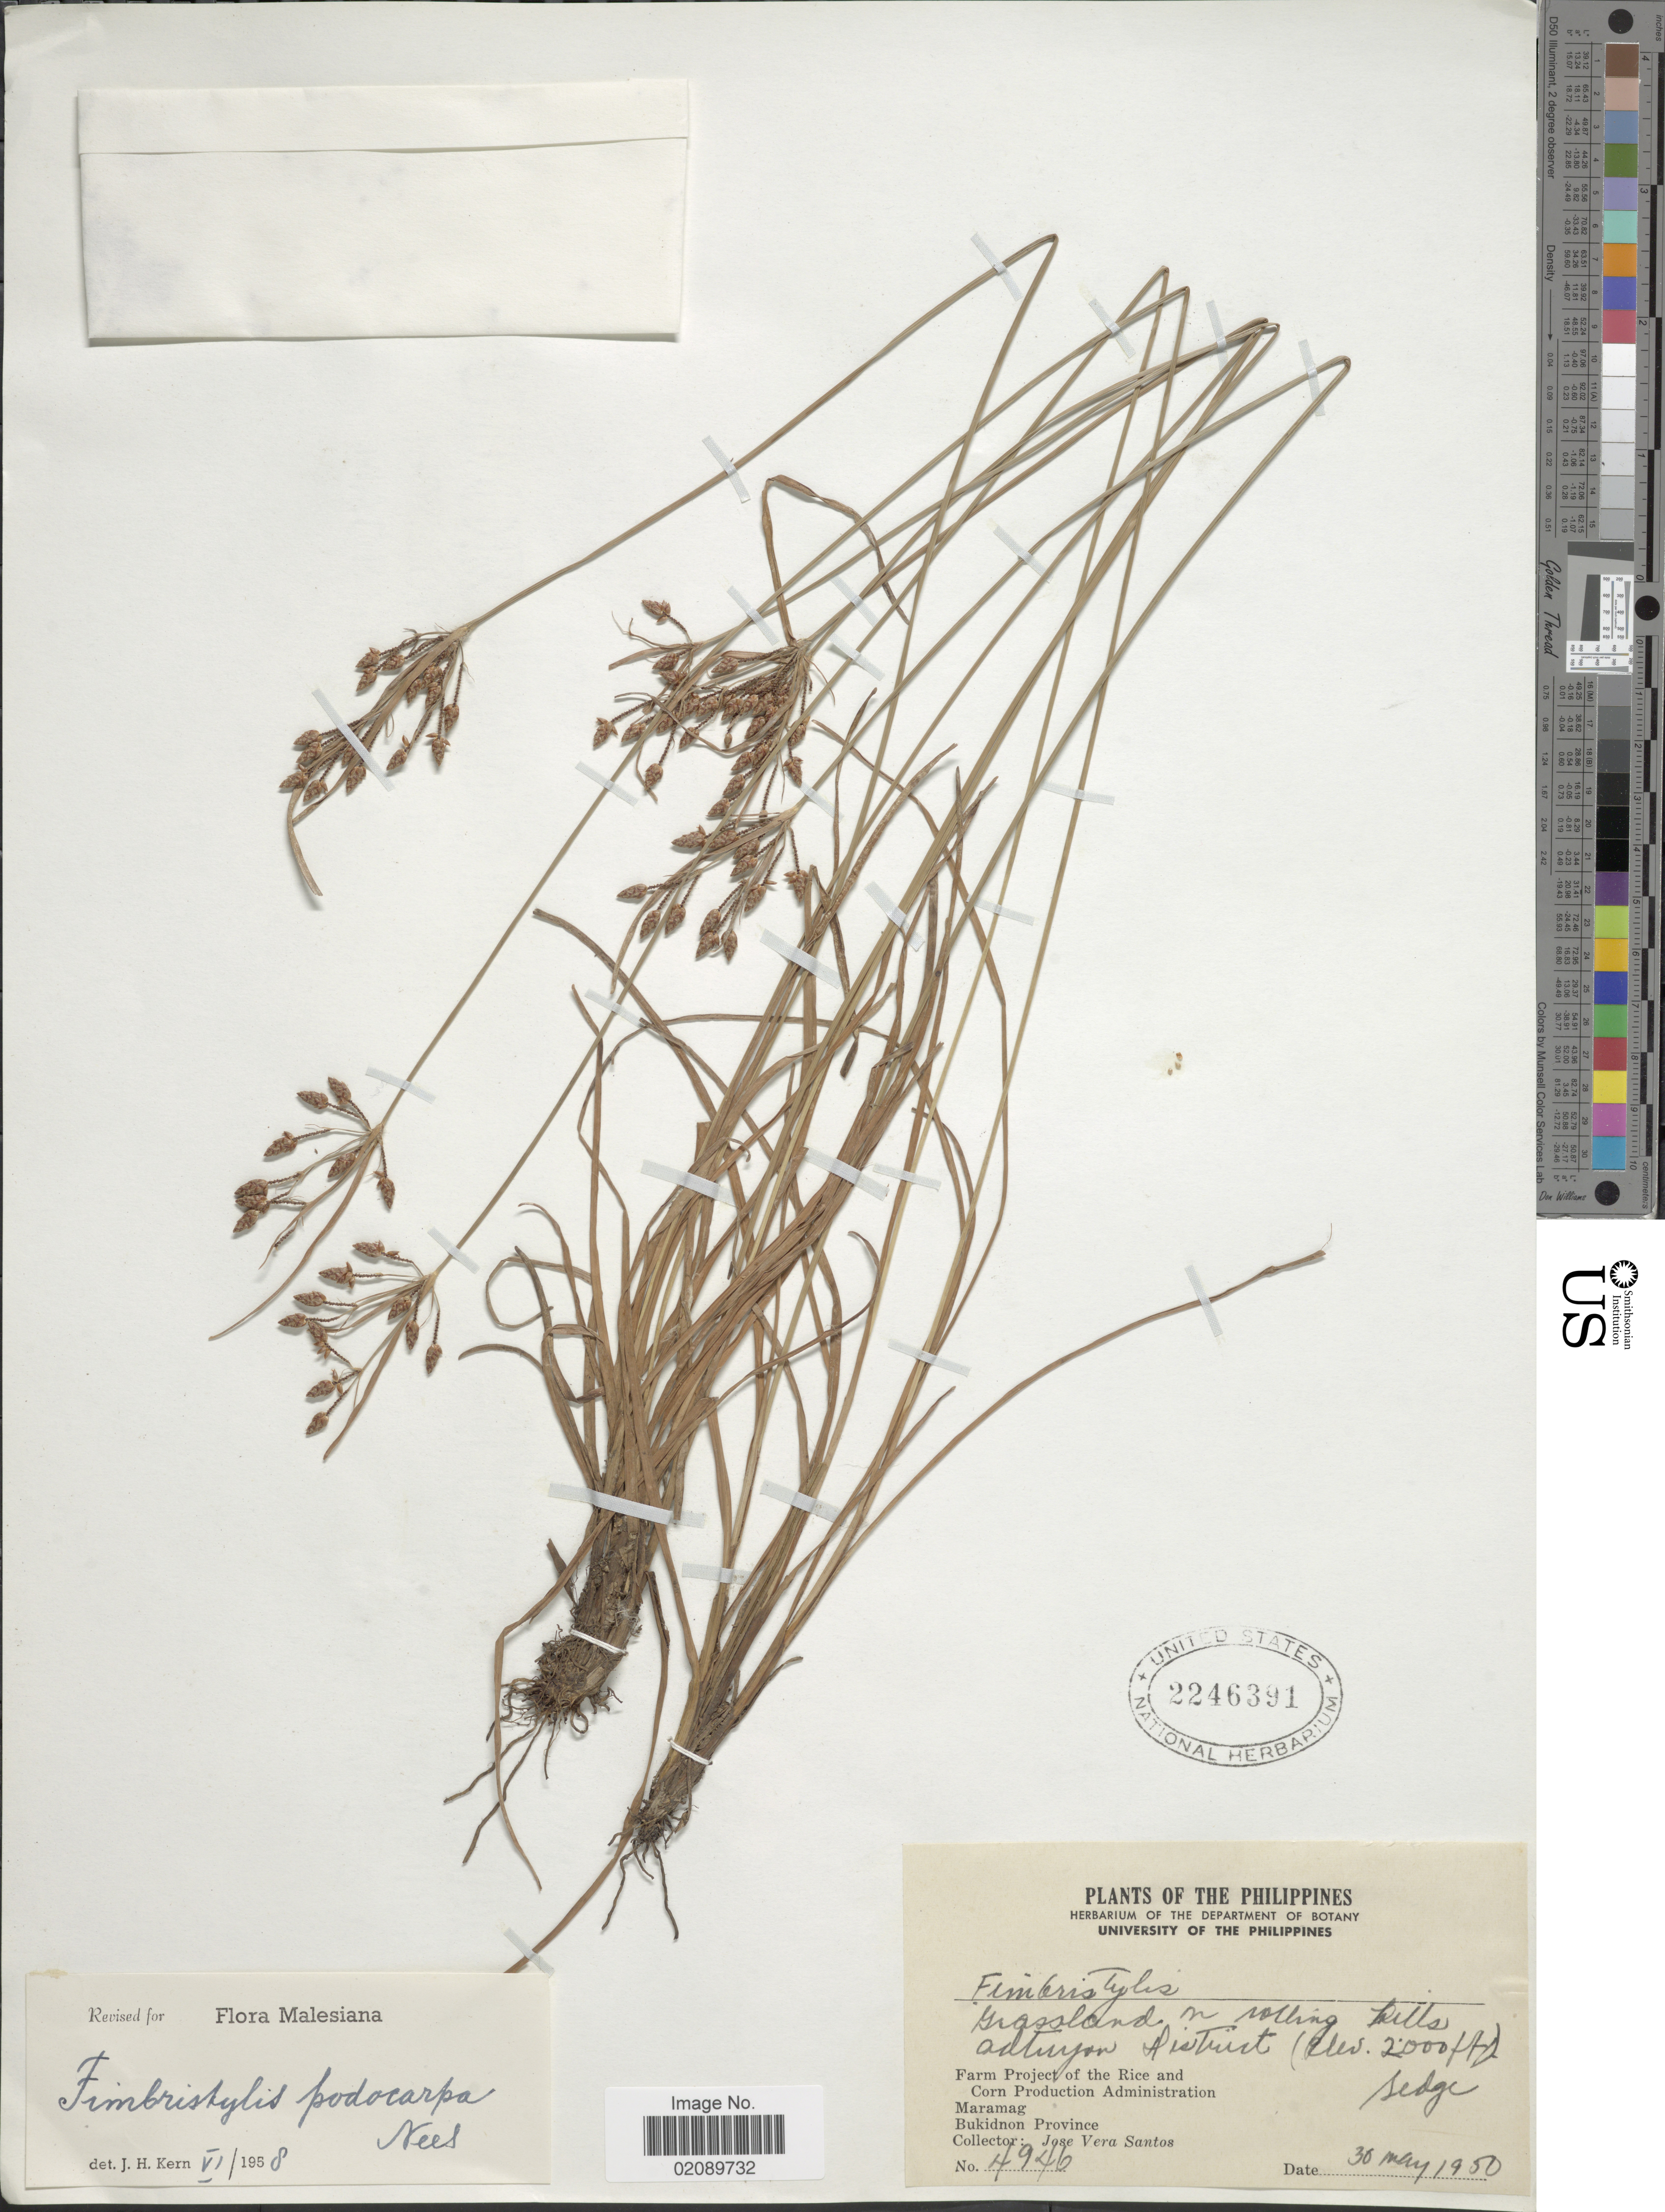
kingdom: Plantae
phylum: Tracheophyta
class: Liliopsida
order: Poales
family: Cyperaceae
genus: Fimbristylis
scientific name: Fimbristylis podocarpa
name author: Nees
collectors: J. Santos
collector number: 4946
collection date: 1950-05-30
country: Philippines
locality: Adtuyon, Farm Project of the Rice and Corn Production Administration, Maramag, Bukidnon Province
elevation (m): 610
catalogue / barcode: US 2246391